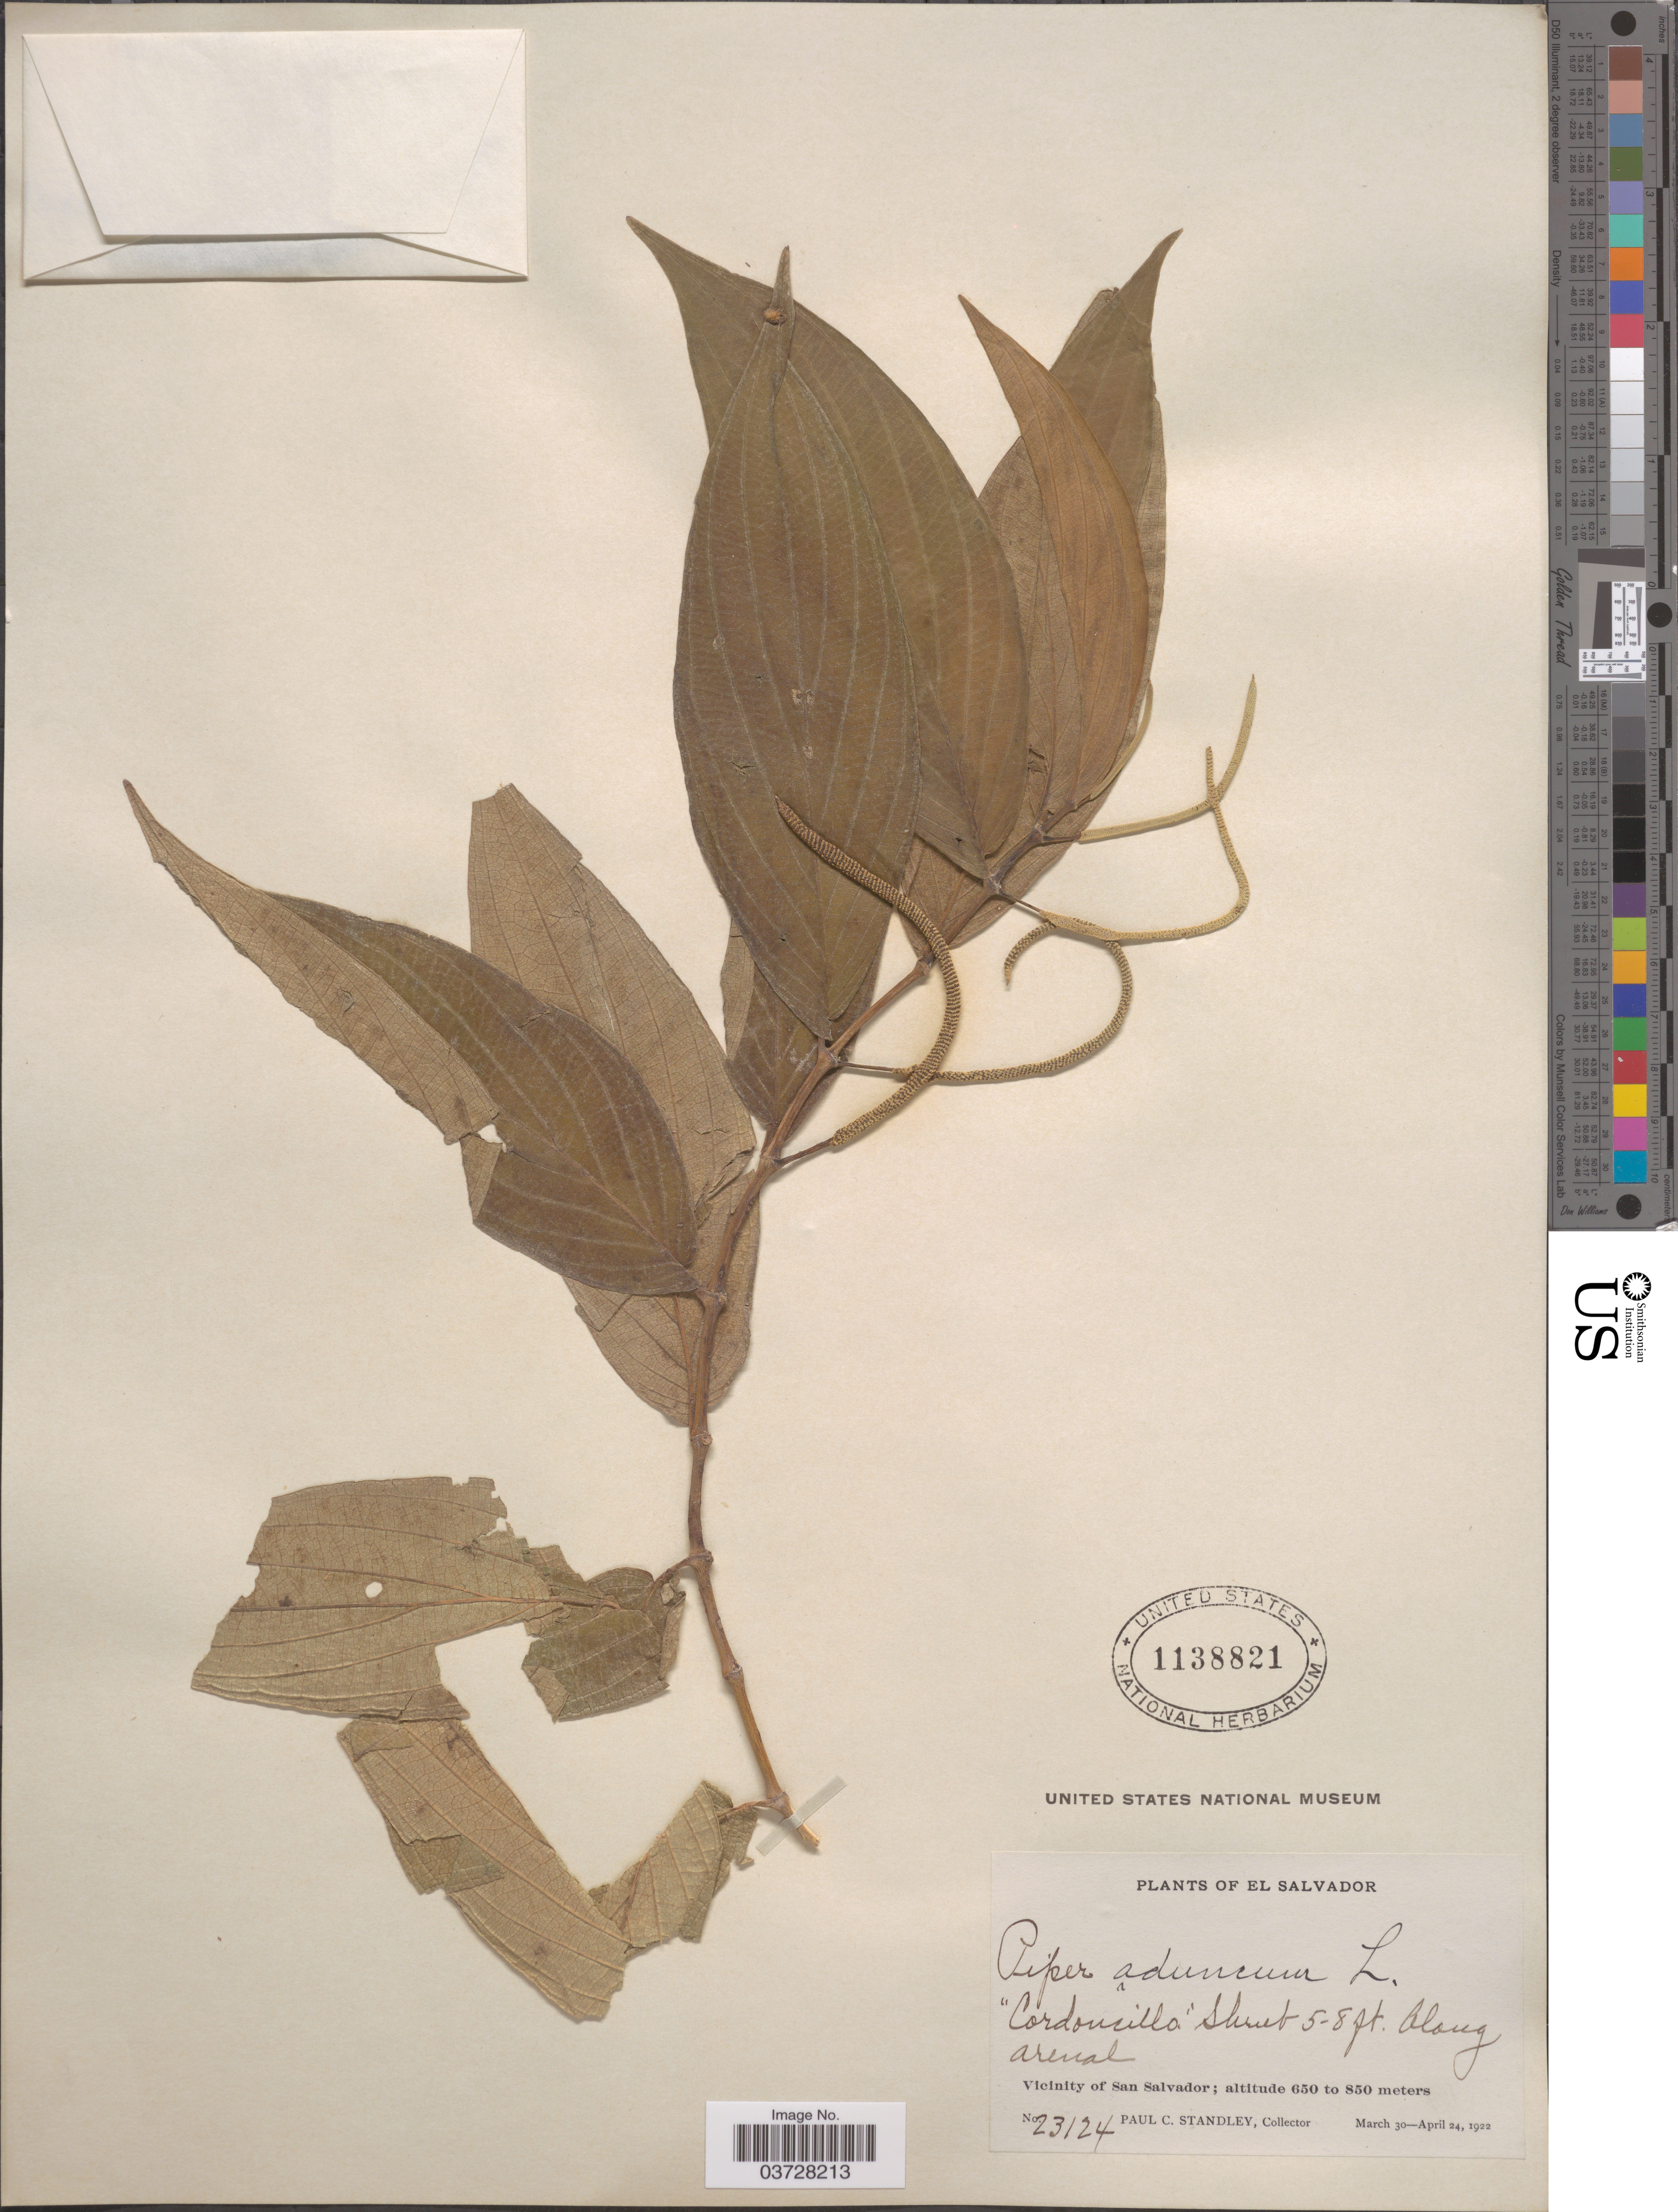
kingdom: Plantae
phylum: Tracheophyta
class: Magnoliopsida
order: Piperales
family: Piperaceae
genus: Piper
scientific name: Piper elongatum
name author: Vahl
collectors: P. C. Standley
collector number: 23124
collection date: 1922-03-30/1922-04-24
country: El Salvador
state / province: San Salvador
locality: Vicinity of San Salvador.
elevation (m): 650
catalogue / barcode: US 1138821